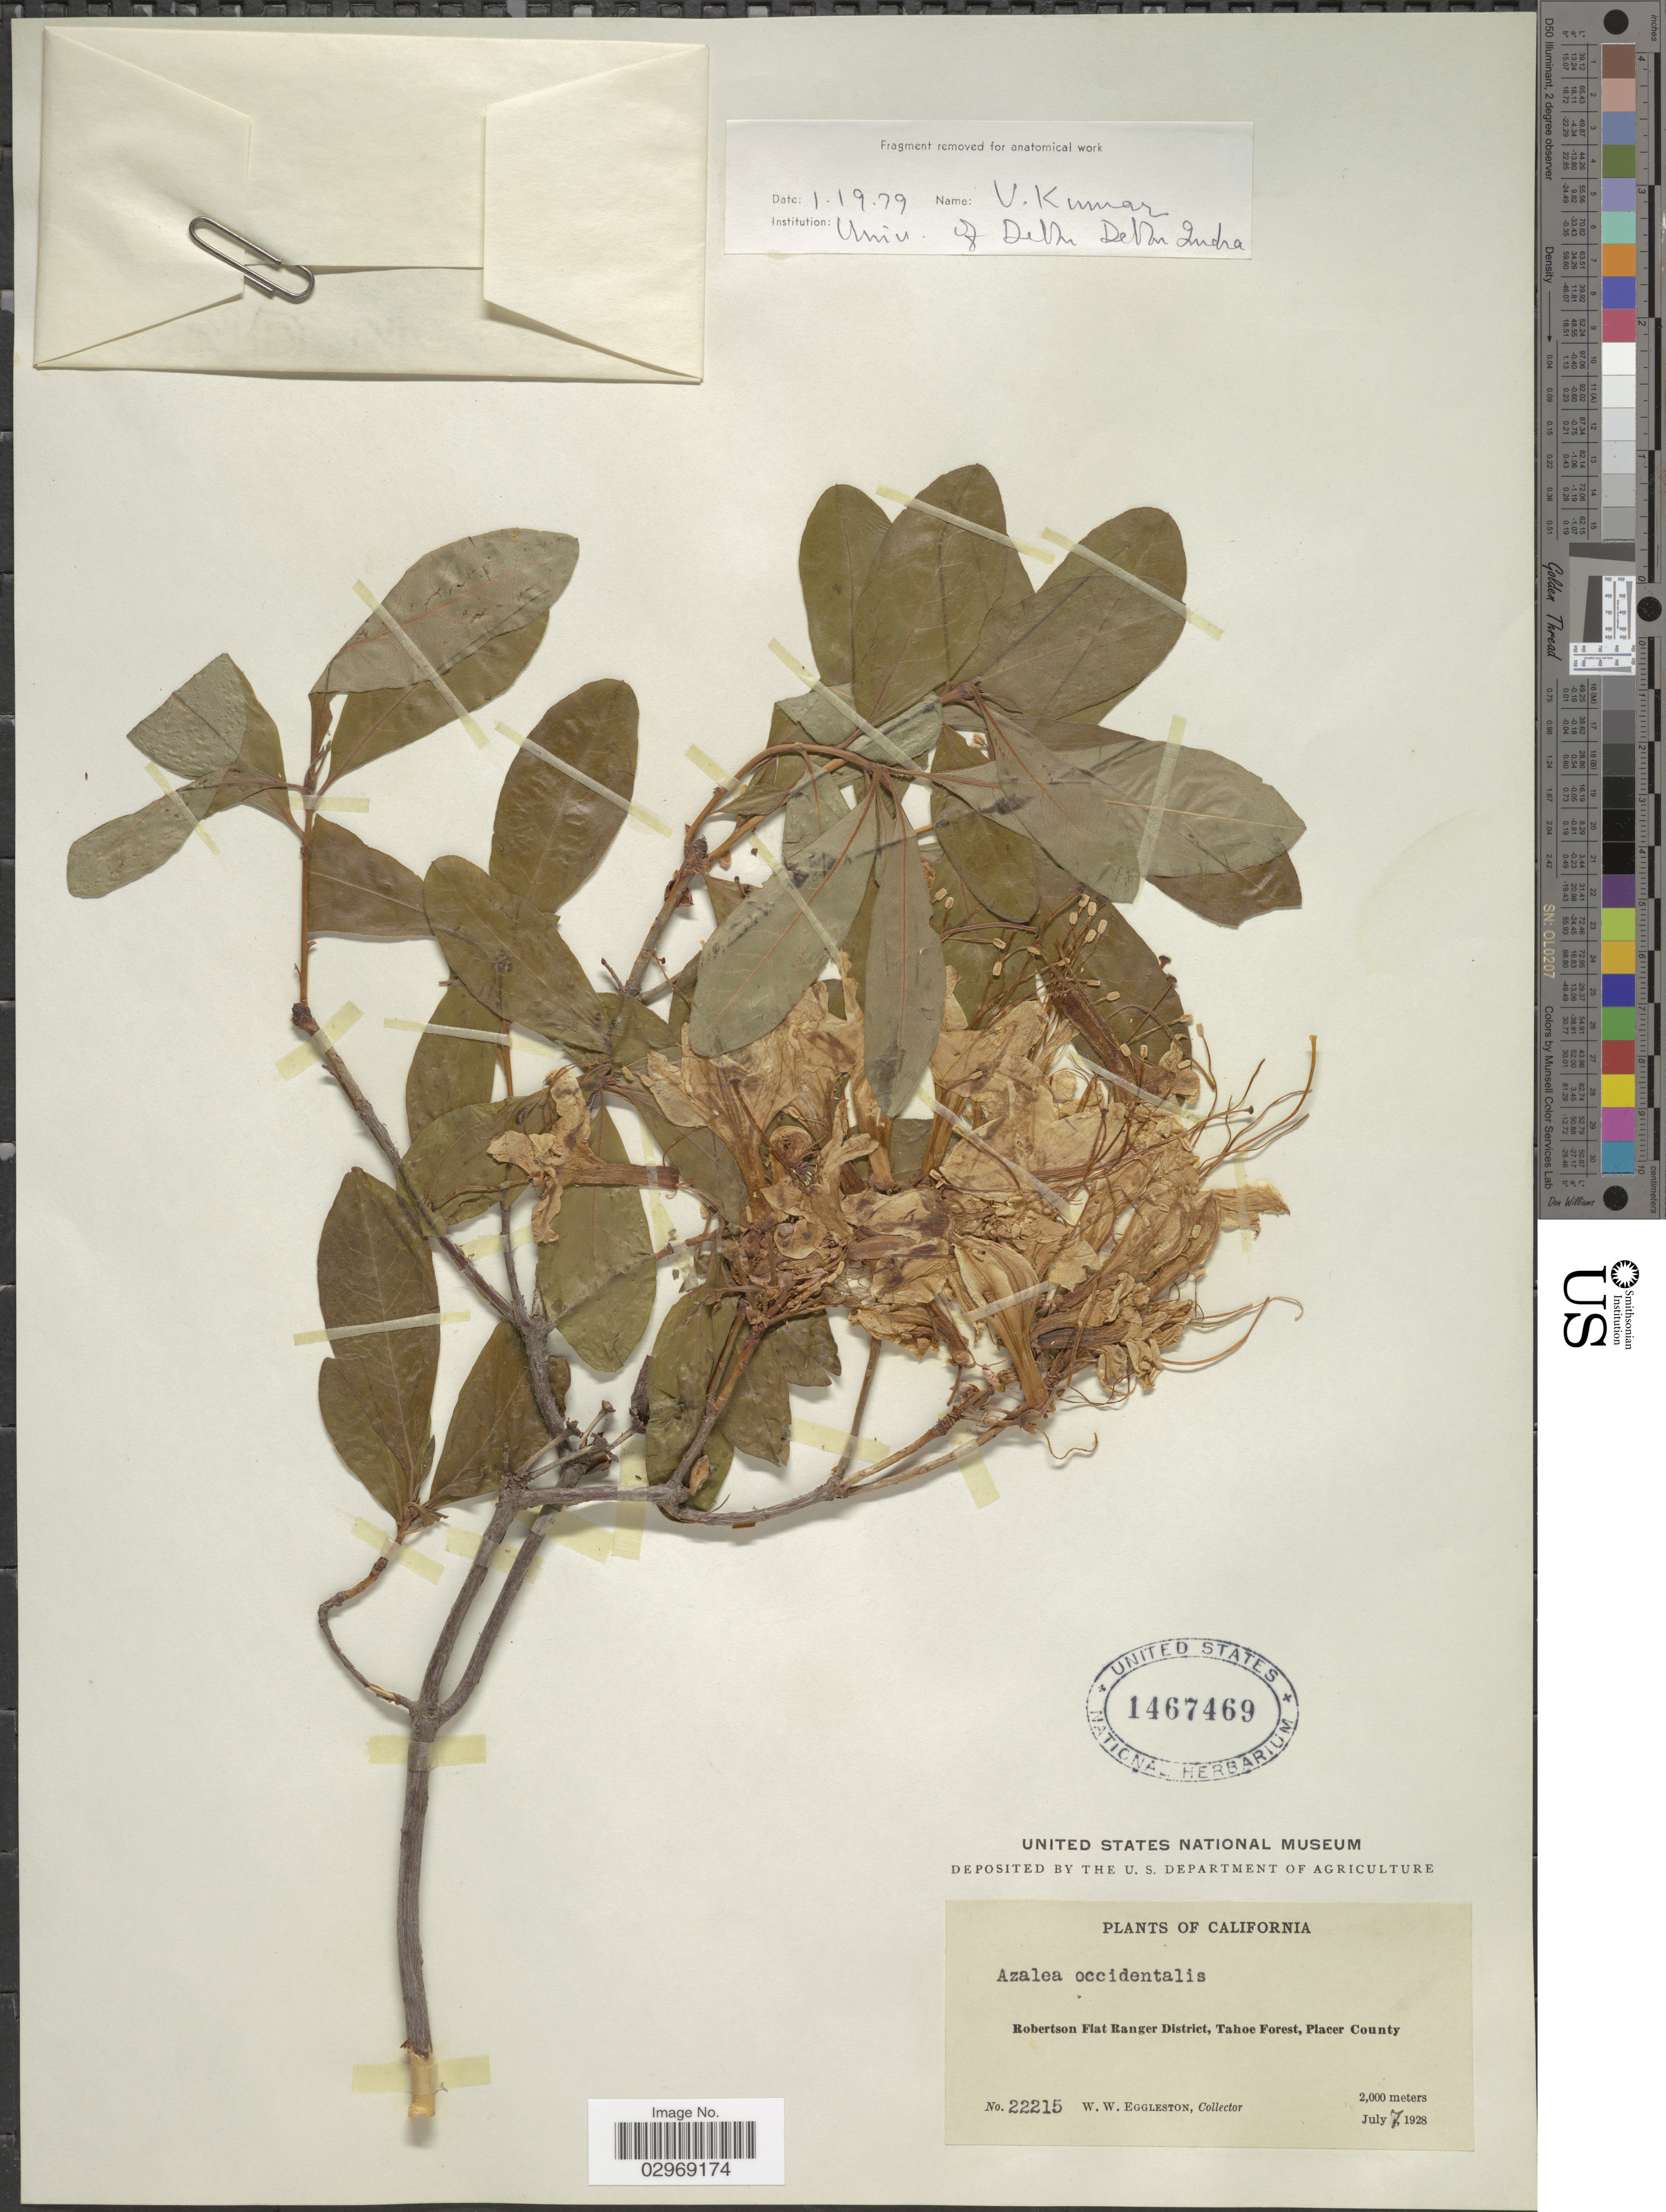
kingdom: Plantae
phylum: Tracheophyta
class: Magnoliopsida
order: Ericales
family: Ericaceae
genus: Rhododendron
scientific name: Rhododendron occidentale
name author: (Torr. & A. Gray) A. Gray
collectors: W. W. Eggleston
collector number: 22215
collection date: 1928-07-07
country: United States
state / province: California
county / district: Placer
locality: Robertson Flat Ranger District, Tahoe Forest, Placer County.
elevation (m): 2000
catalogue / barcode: US 1467469